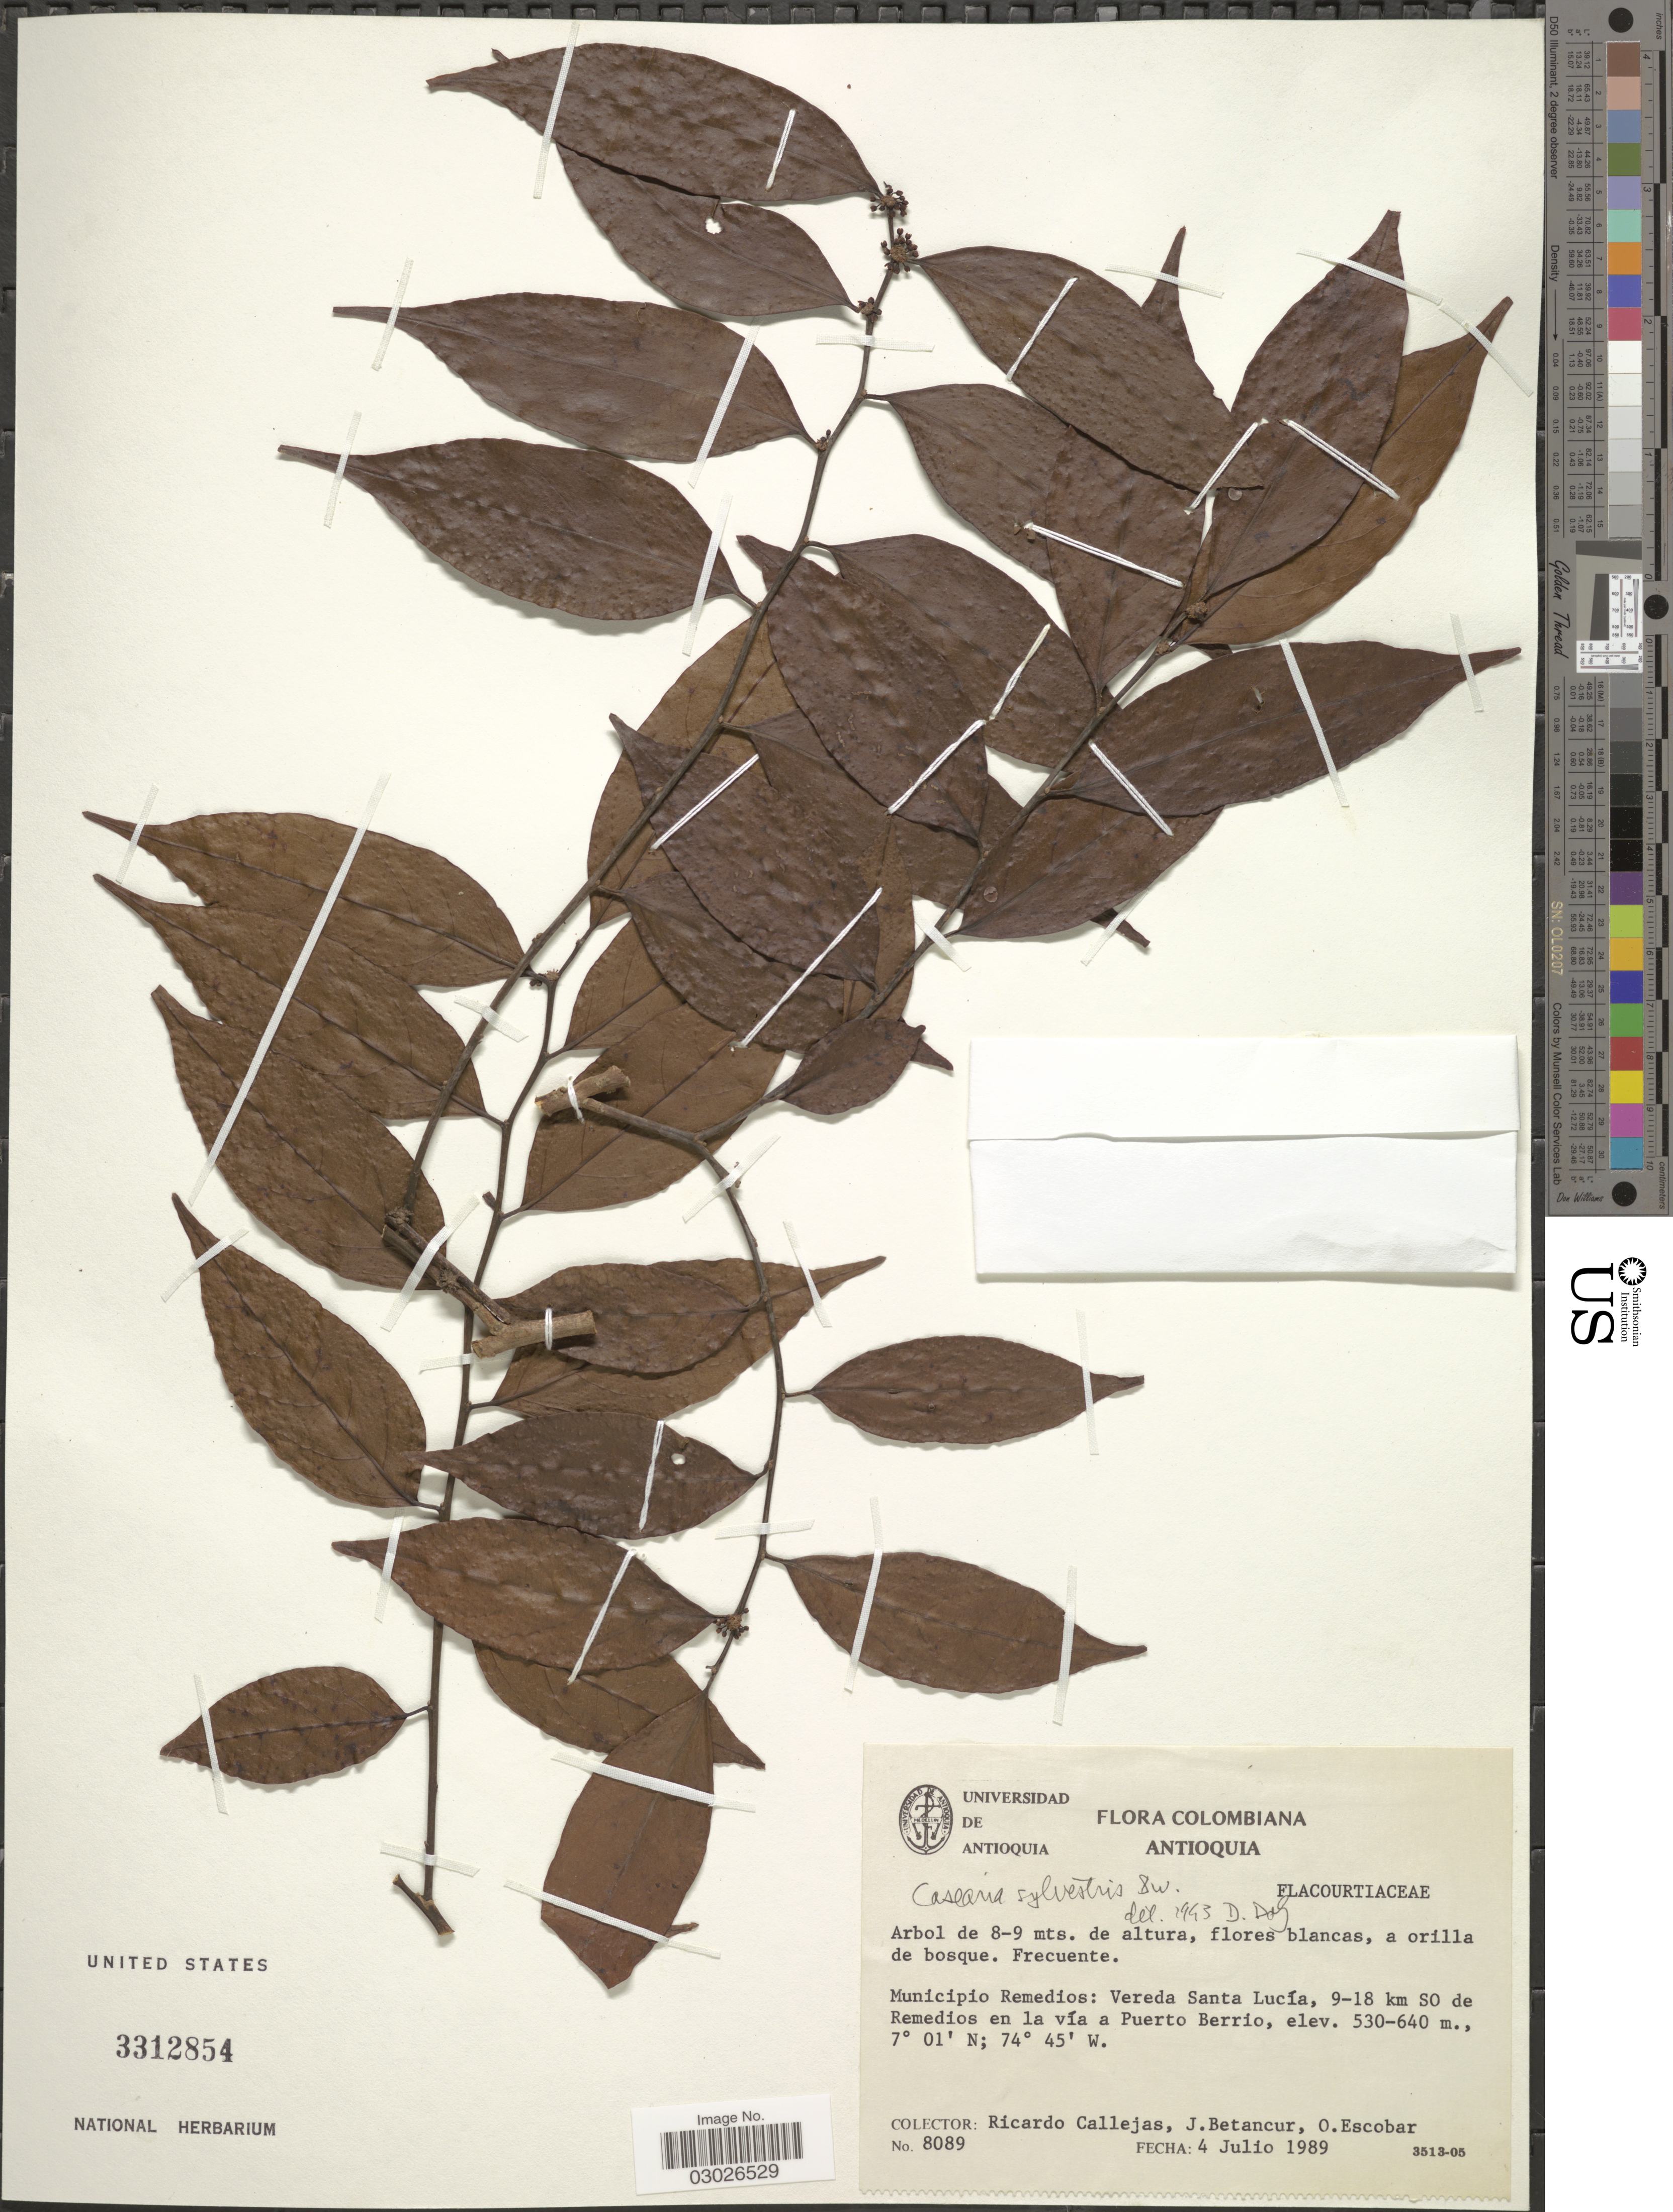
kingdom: Plantae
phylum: Tracheophyta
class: Magnoliopsida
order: Malpighiales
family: Salicaceae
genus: Casearia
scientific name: Casearia sylvestris var. sylvestris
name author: Sw.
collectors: R. Callejas, J. Betancur & O. Escobar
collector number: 8089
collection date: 1989-07-04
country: Colombia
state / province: Antioquia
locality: Municipio Remedios: Vereda Santa Lucía, 9-18 km SO de Remedios en la vía a Puerto Berrio.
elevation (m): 530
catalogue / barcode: US 3312854